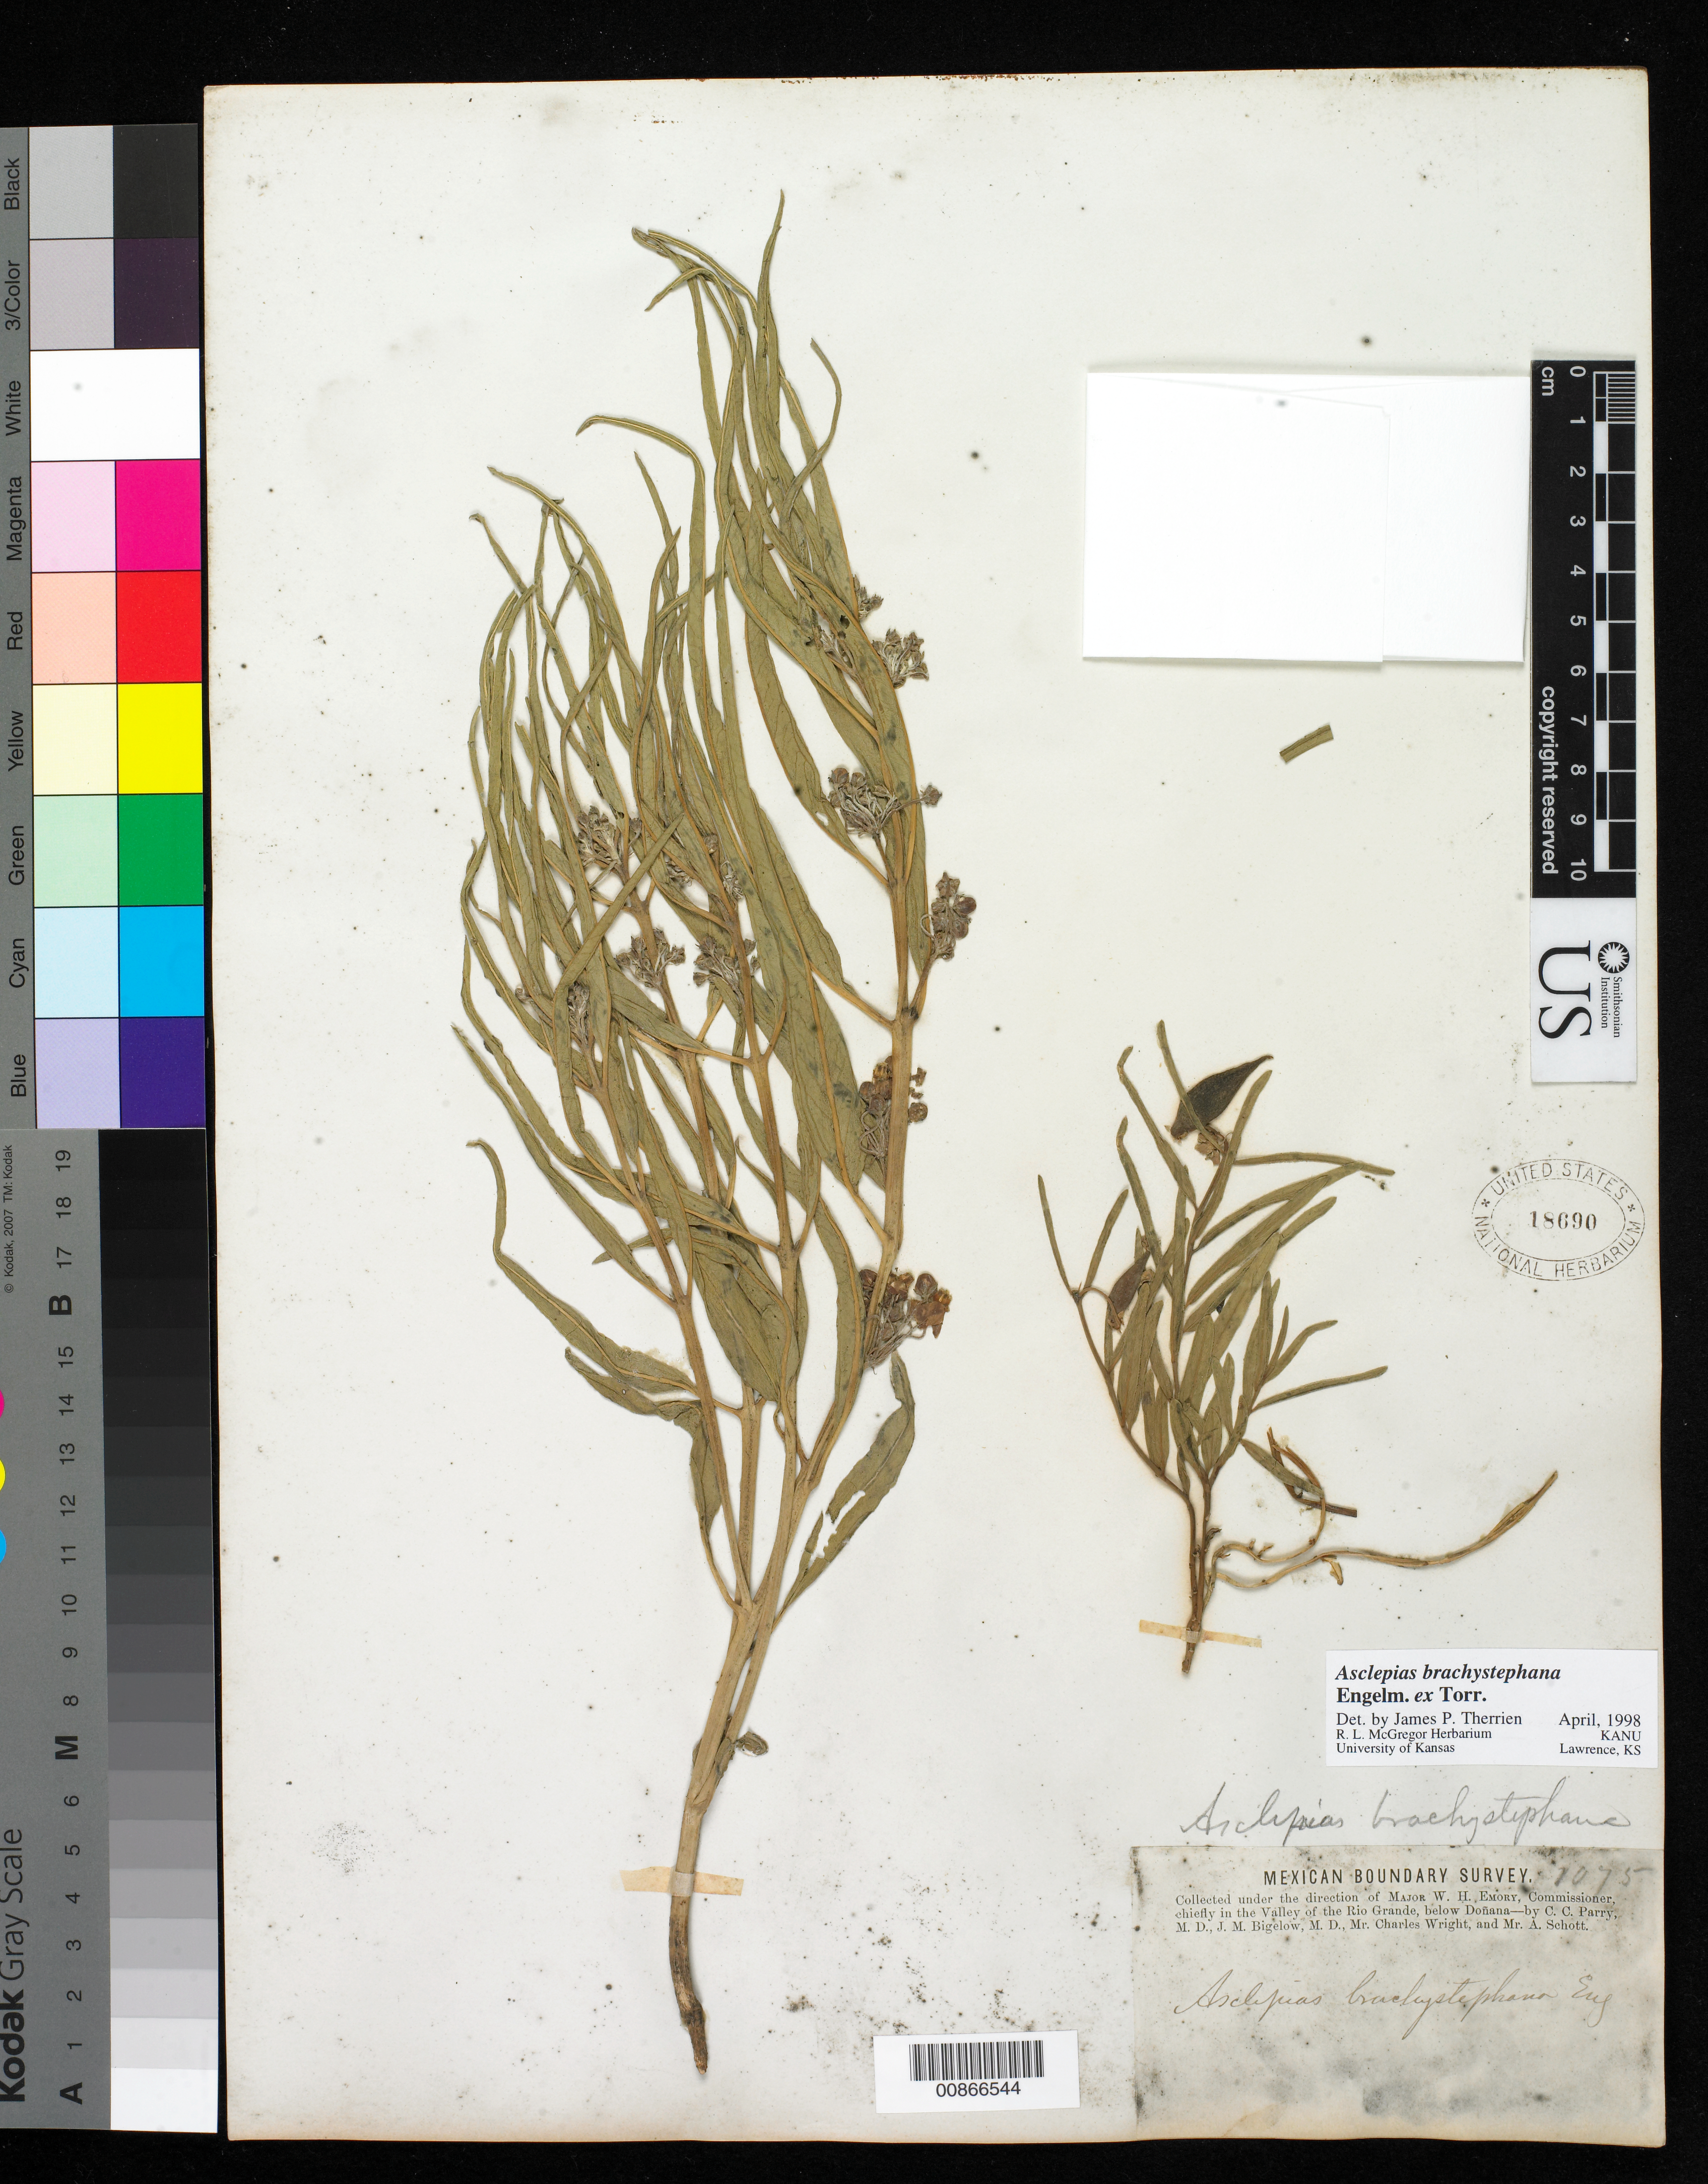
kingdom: Plantae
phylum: Tracheophyta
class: Magnoliopsida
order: Gentianales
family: Apocynaceae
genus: Asclepias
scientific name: Asclepias brachystephana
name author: Engelm. ex Torr. in Emory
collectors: C. C. Parry, J. M. Bigelow, C. Wright & A. C. V. Schott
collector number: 1075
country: United States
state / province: New Mexico / Texas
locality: Valley of the Rio Grande, below Doñana.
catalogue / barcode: US 18690